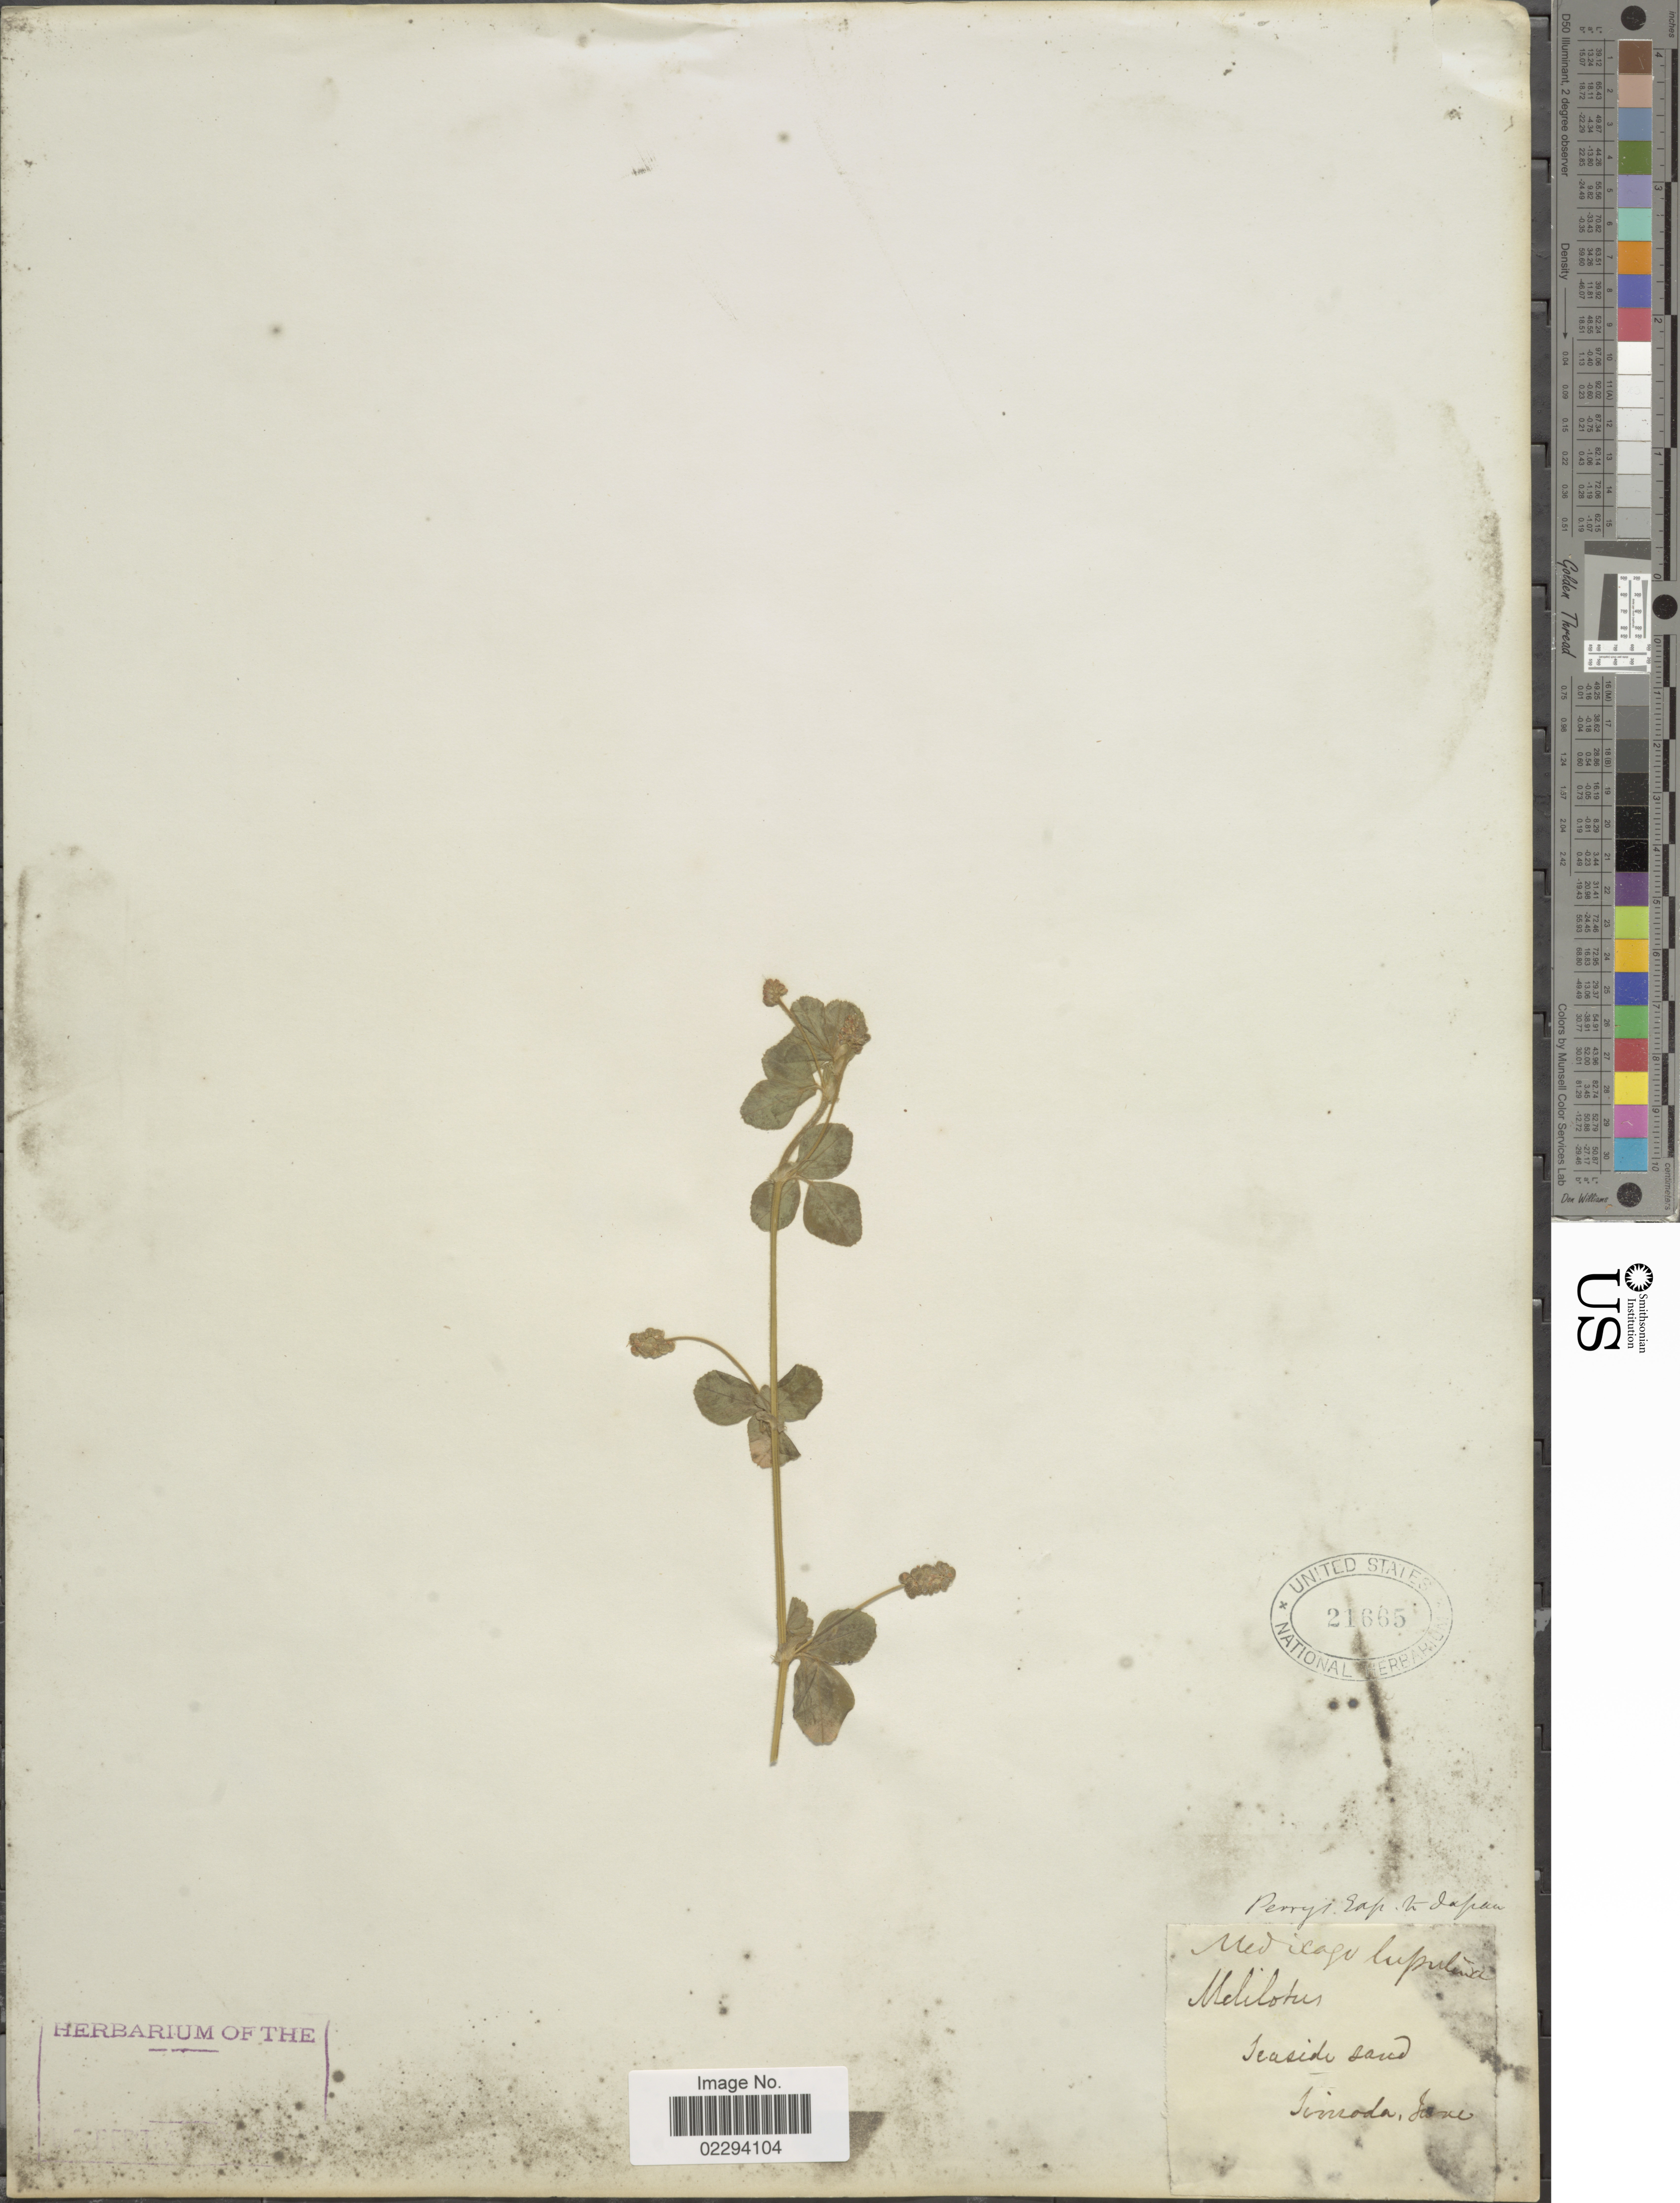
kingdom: Plantae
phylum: Tracheophyta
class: Magnoliopsida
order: Fabales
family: Fabaceae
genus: Medicago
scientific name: Medicago lupulina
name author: L.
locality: Seaside sand, Timoda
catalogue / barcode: US 21665